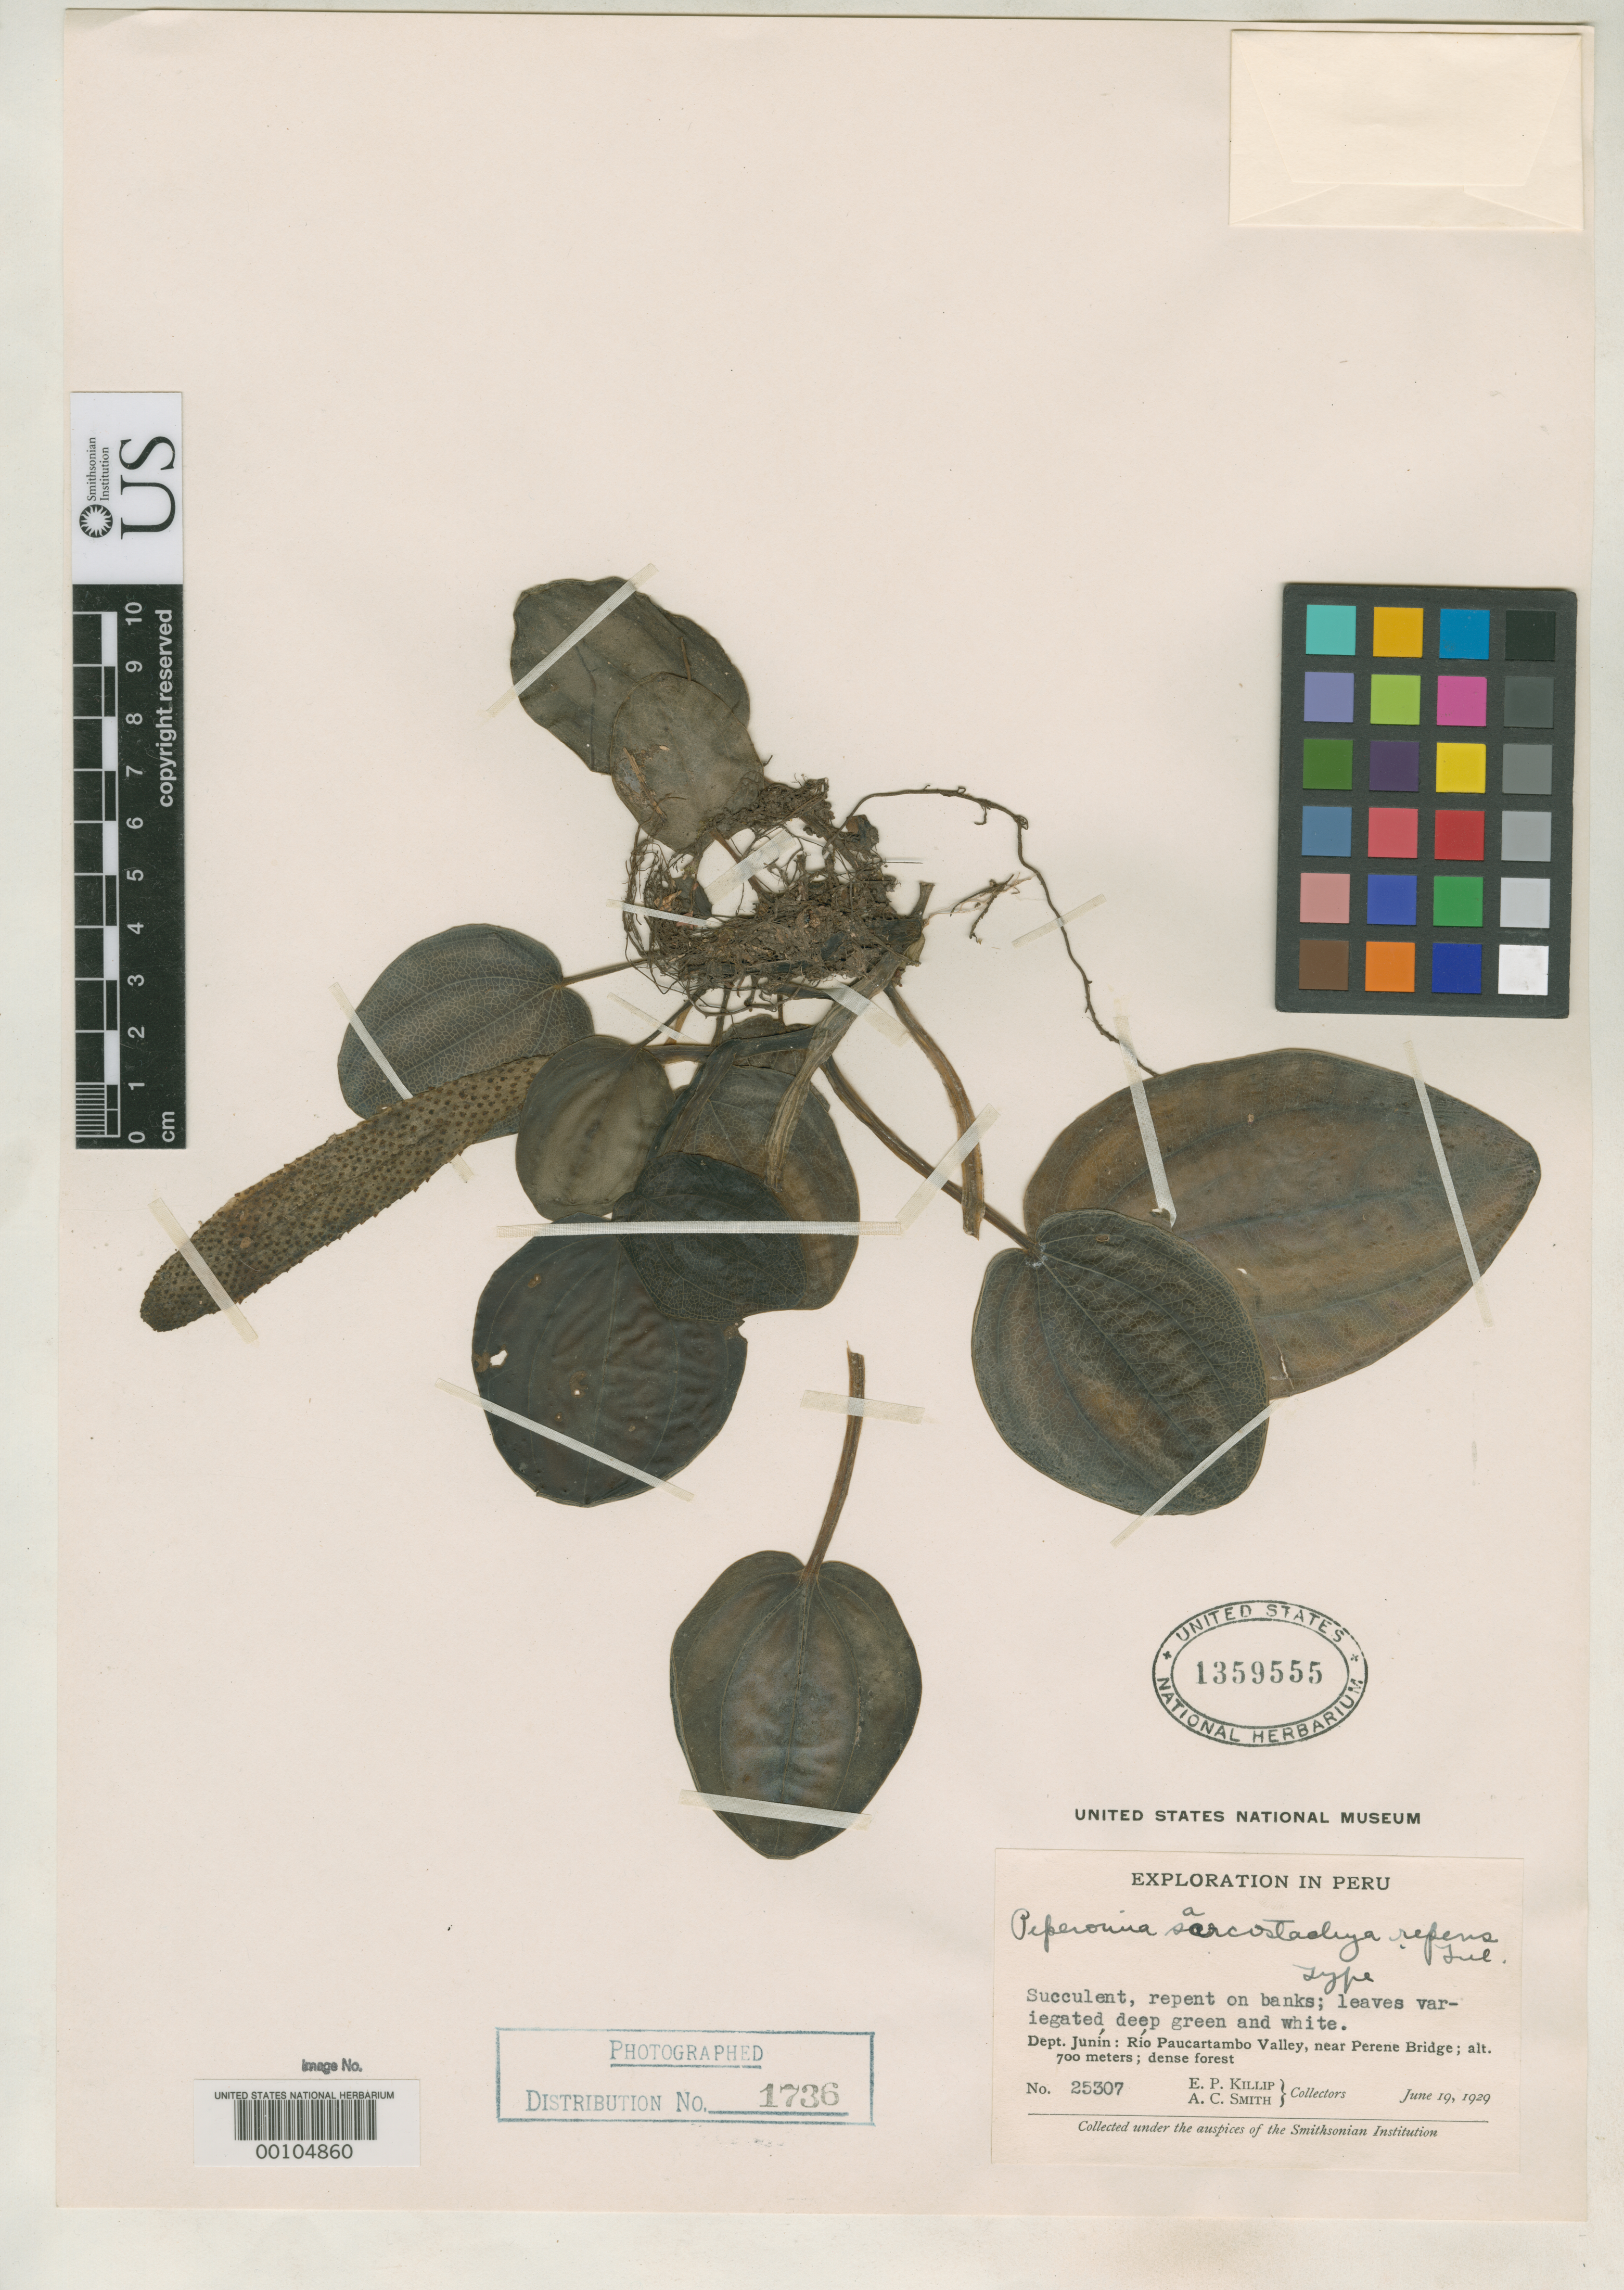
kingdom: Plantae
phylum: Tracheophyta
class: Magnoliopsida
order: Piperales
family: Piperaceae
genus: Peperomia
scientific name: Peperomia sarcostachya var. repens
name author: Trel.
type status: Holotype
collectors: E. P. Killip & A. C. Smith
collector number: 25307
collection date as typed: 19 Jun 1929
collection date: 1929-06-19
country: Peru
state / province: Junín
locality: Rio Paucartambo Valley, near Perene Bridge.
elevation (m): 700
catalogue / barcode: US 1359555